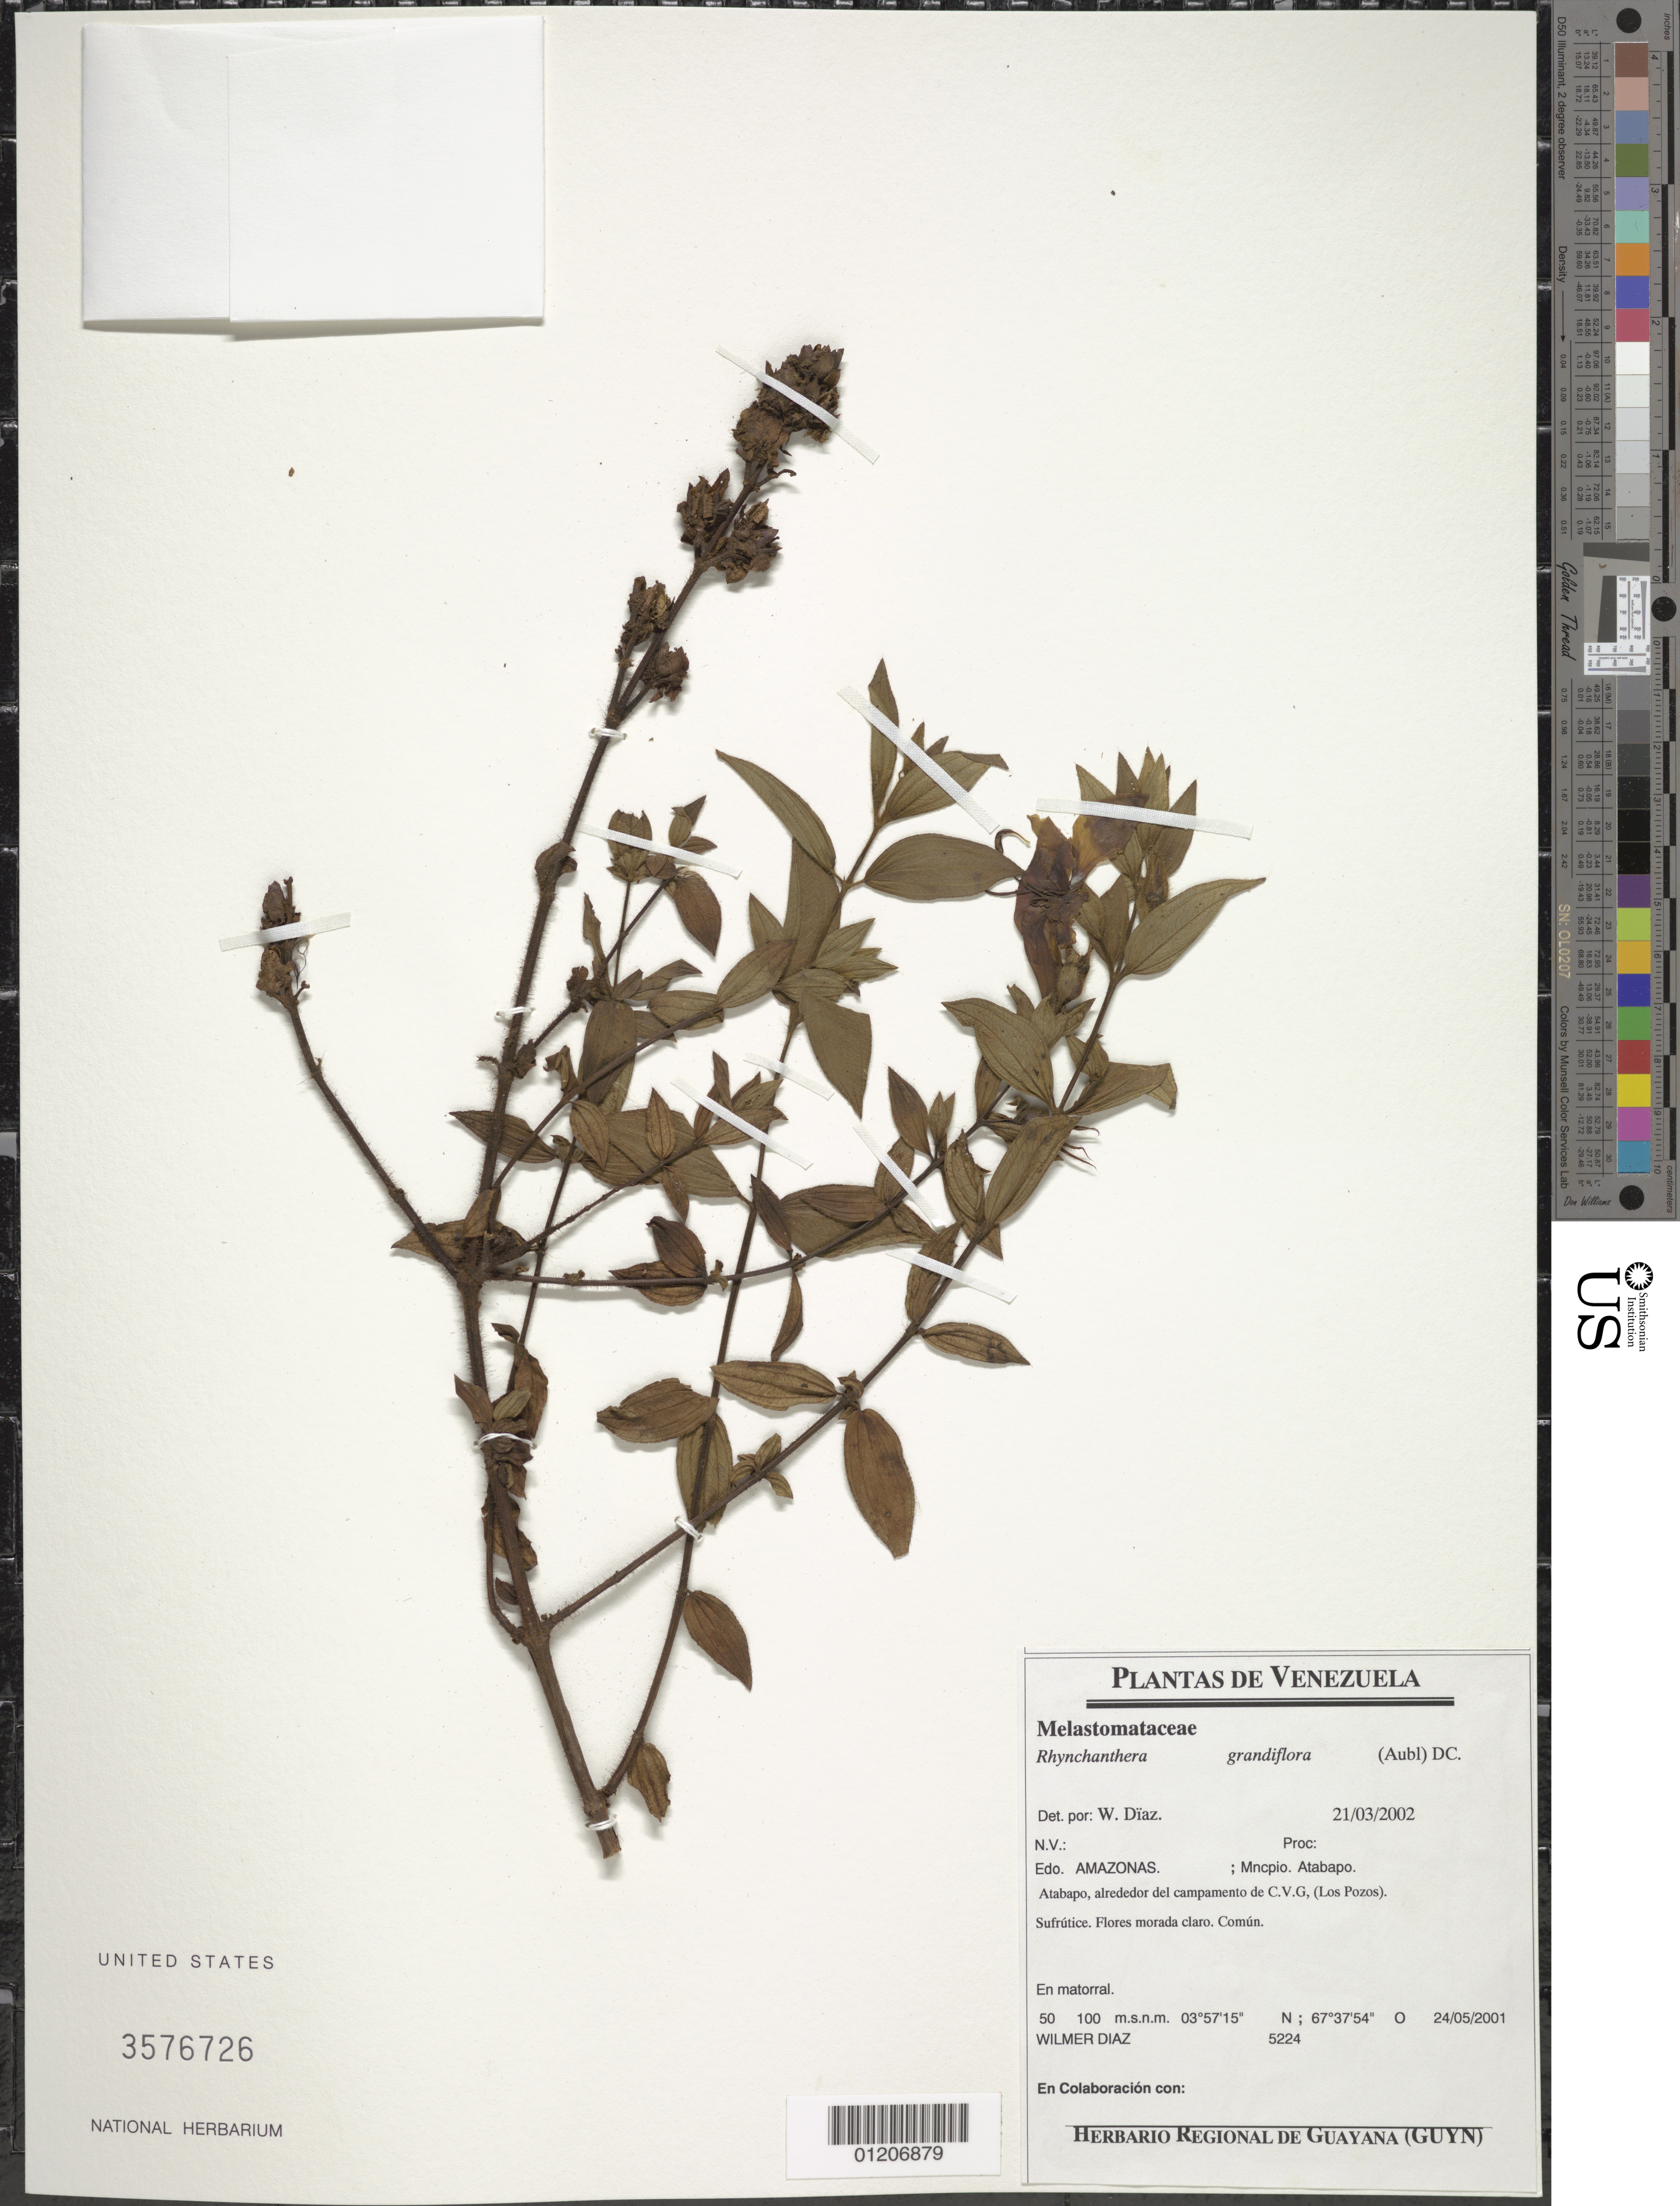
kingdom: Plantae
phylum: Tracheophyta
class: Magnoliopsida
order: Myrtales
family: Melastomataceae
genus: Rhynchanthera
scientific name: Rhynchanthera grandiflora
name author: (Aubl.) DC.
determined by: Díaz P., Wilmer A.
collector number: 5224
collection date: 2001-05-24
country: Venezuela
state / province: Amazonas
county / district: Atabapo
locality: Atabapo, alrededor del campamento de C.V.G. (Los Pozos)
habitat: En matorral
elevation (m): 50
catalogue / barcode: US 3576726